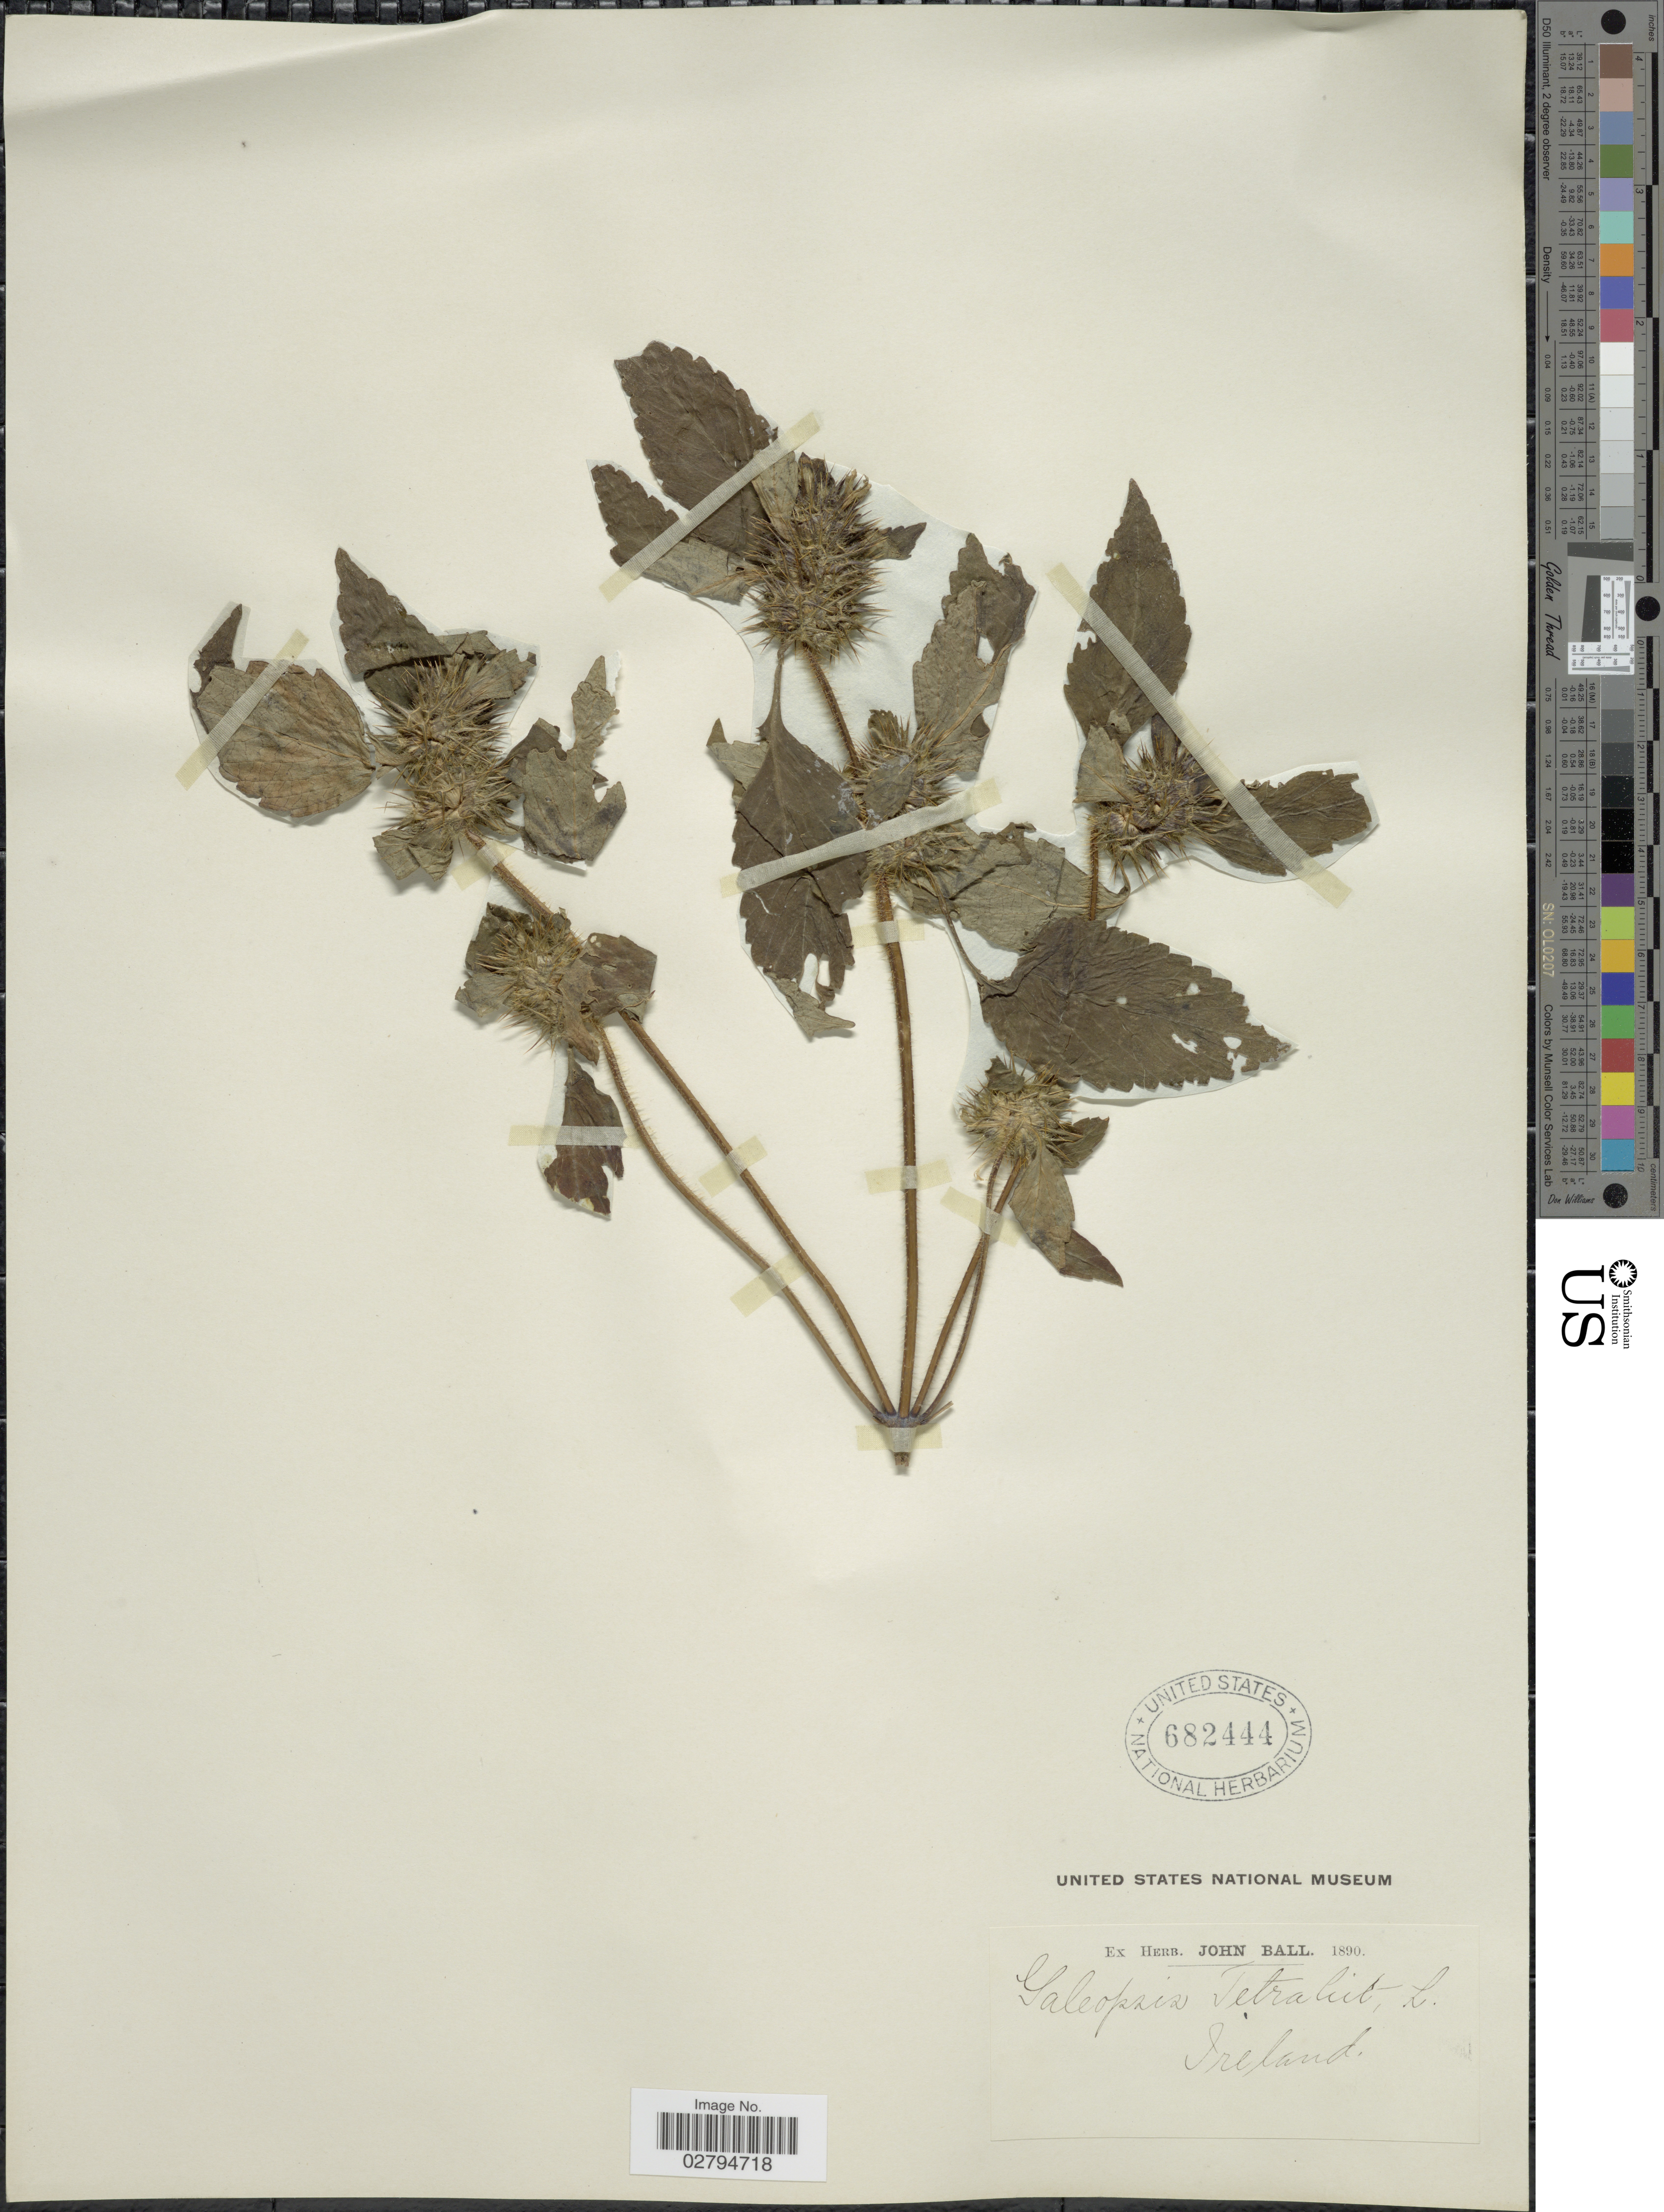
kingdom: Plantae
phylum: Tracheophyta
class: Magnoliopsida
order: Lamiales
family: Lamiaceae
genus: Galeopsis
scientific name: Galeopsis tetrahit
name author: L.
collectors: ex herb. John Ball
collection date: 1890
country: Ireland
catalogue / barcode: US 682444